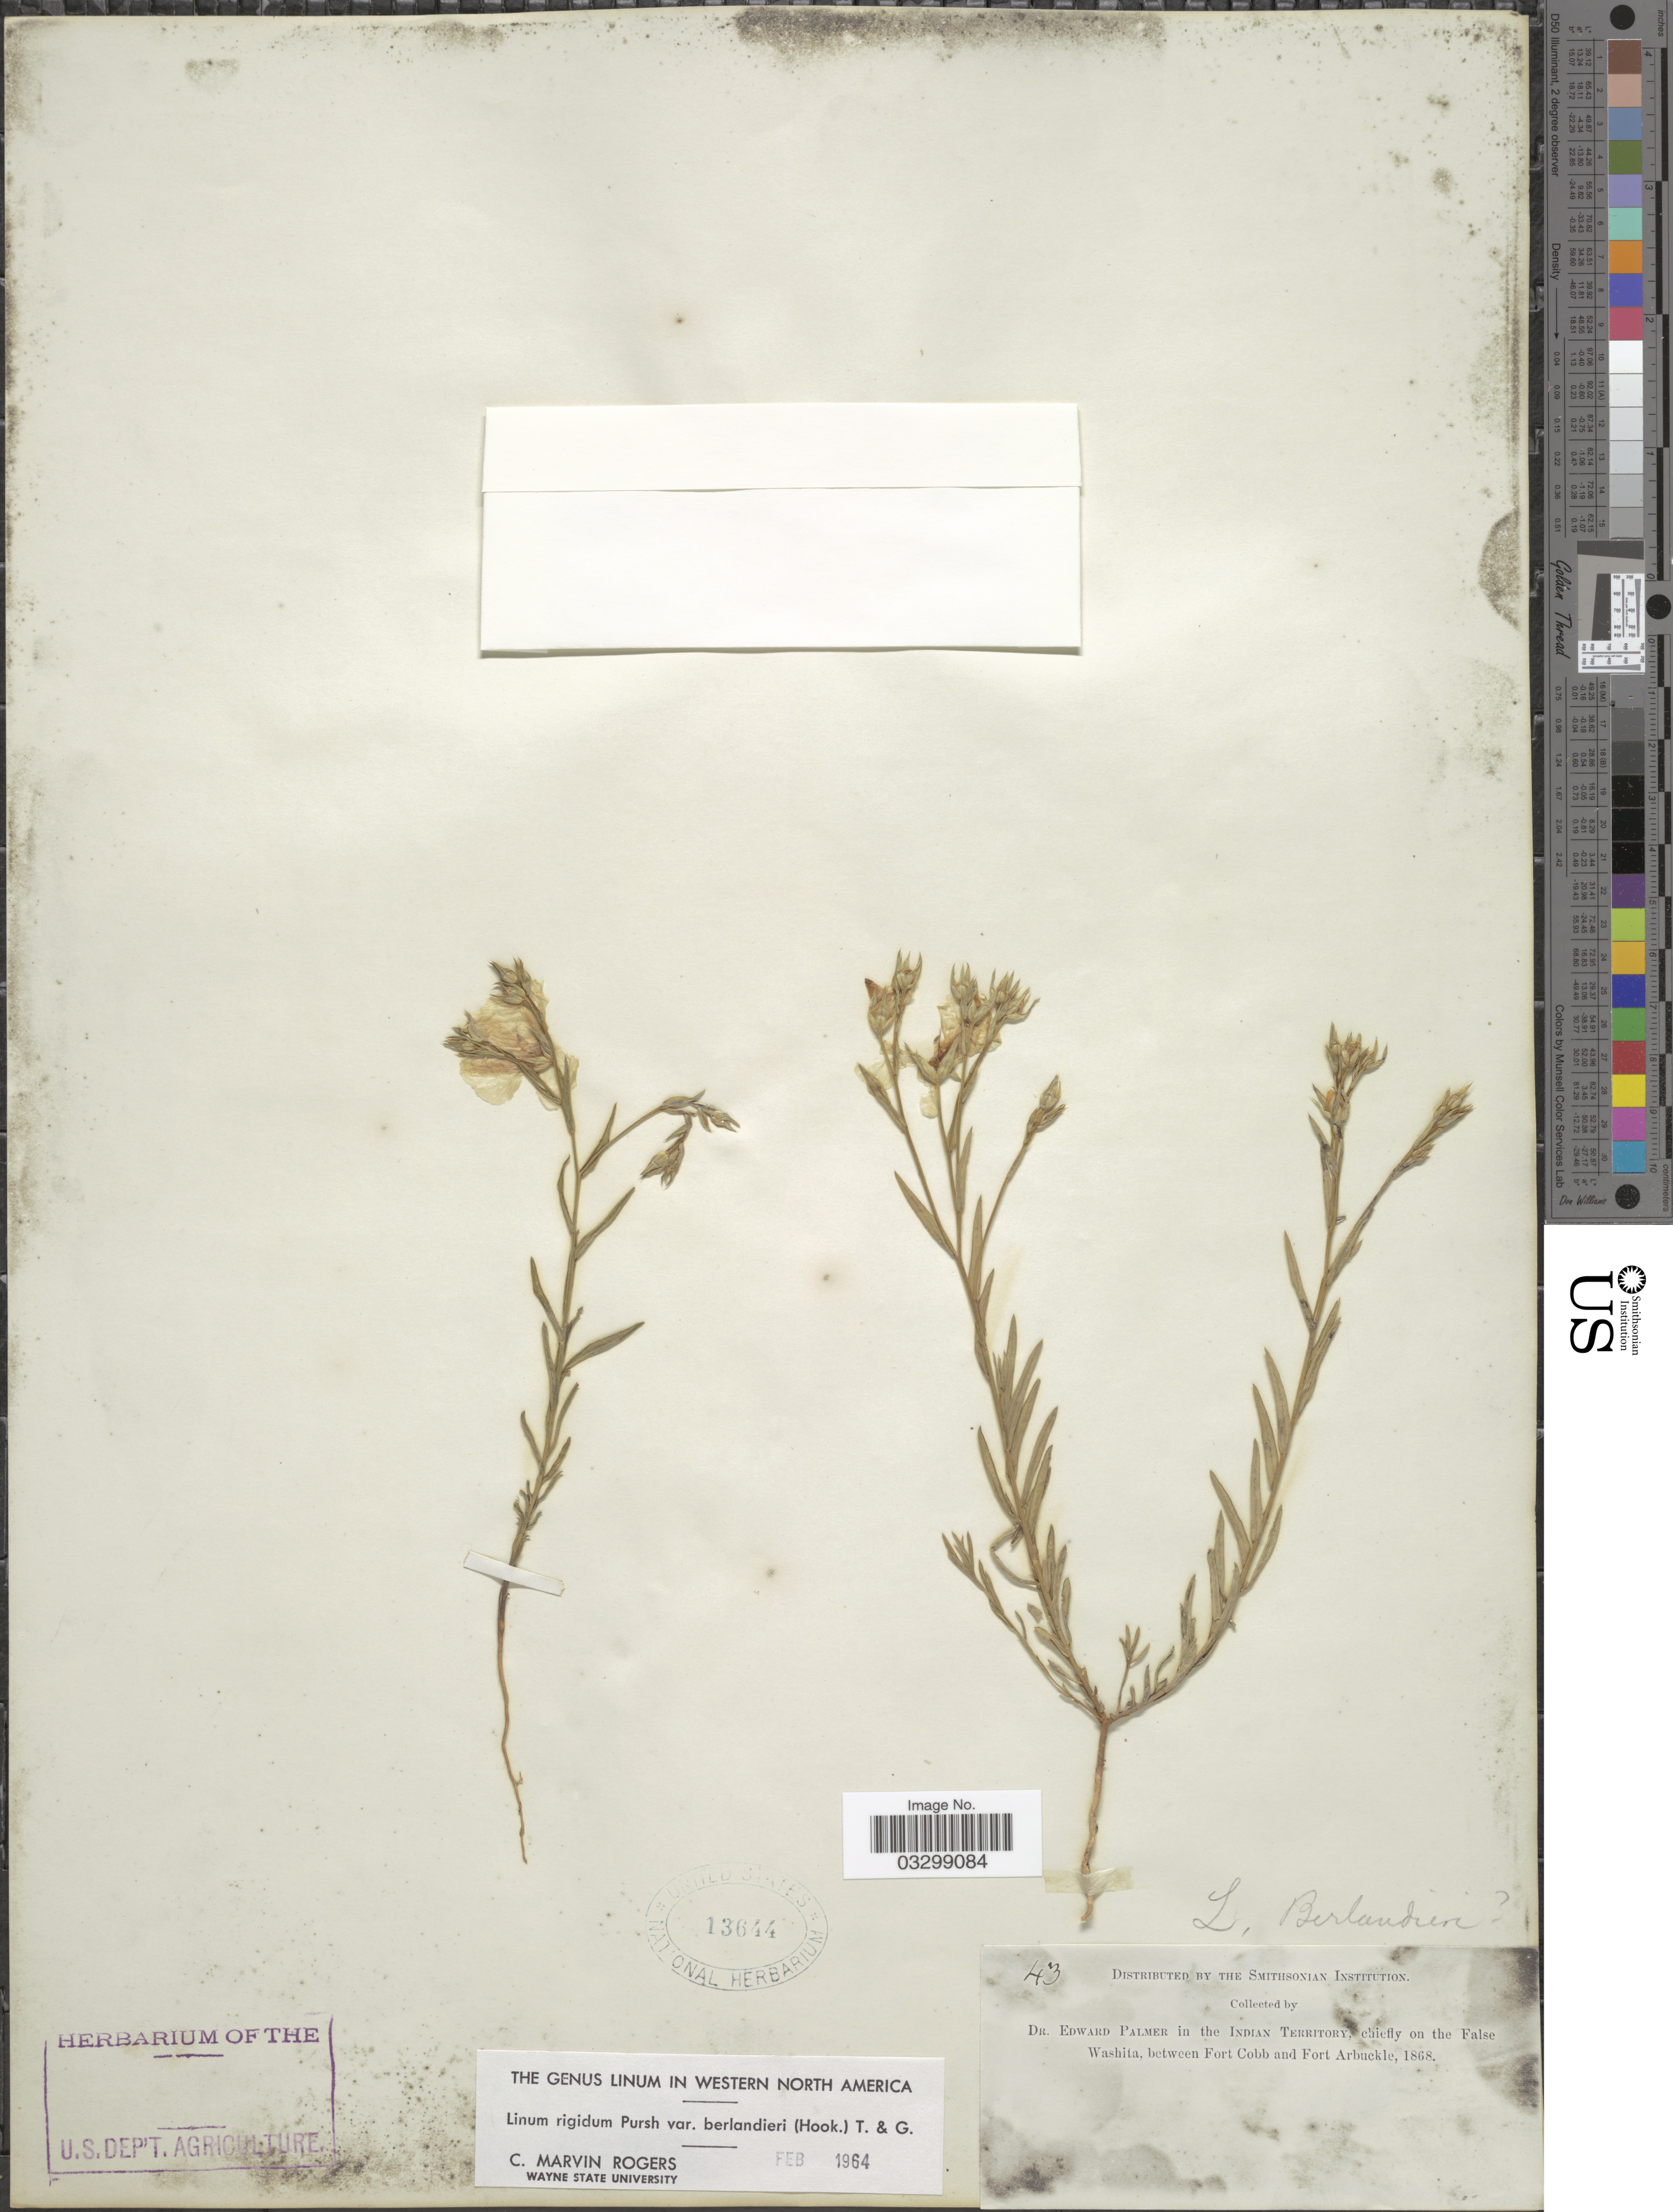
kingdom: Plantae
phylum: Tracheophyta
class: Magnoliopsida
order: Malpighiales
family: Linaceae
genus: Linum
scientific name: Linum rigidum var. berlandieri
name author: Pursh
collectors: E. Palmer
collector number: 43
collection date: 1868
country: United States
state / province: Oklahoma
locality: Indian Territory, chiefly on the False Washita, between Fort Cobb and Fort Arbuckle.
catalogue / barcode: US 13644